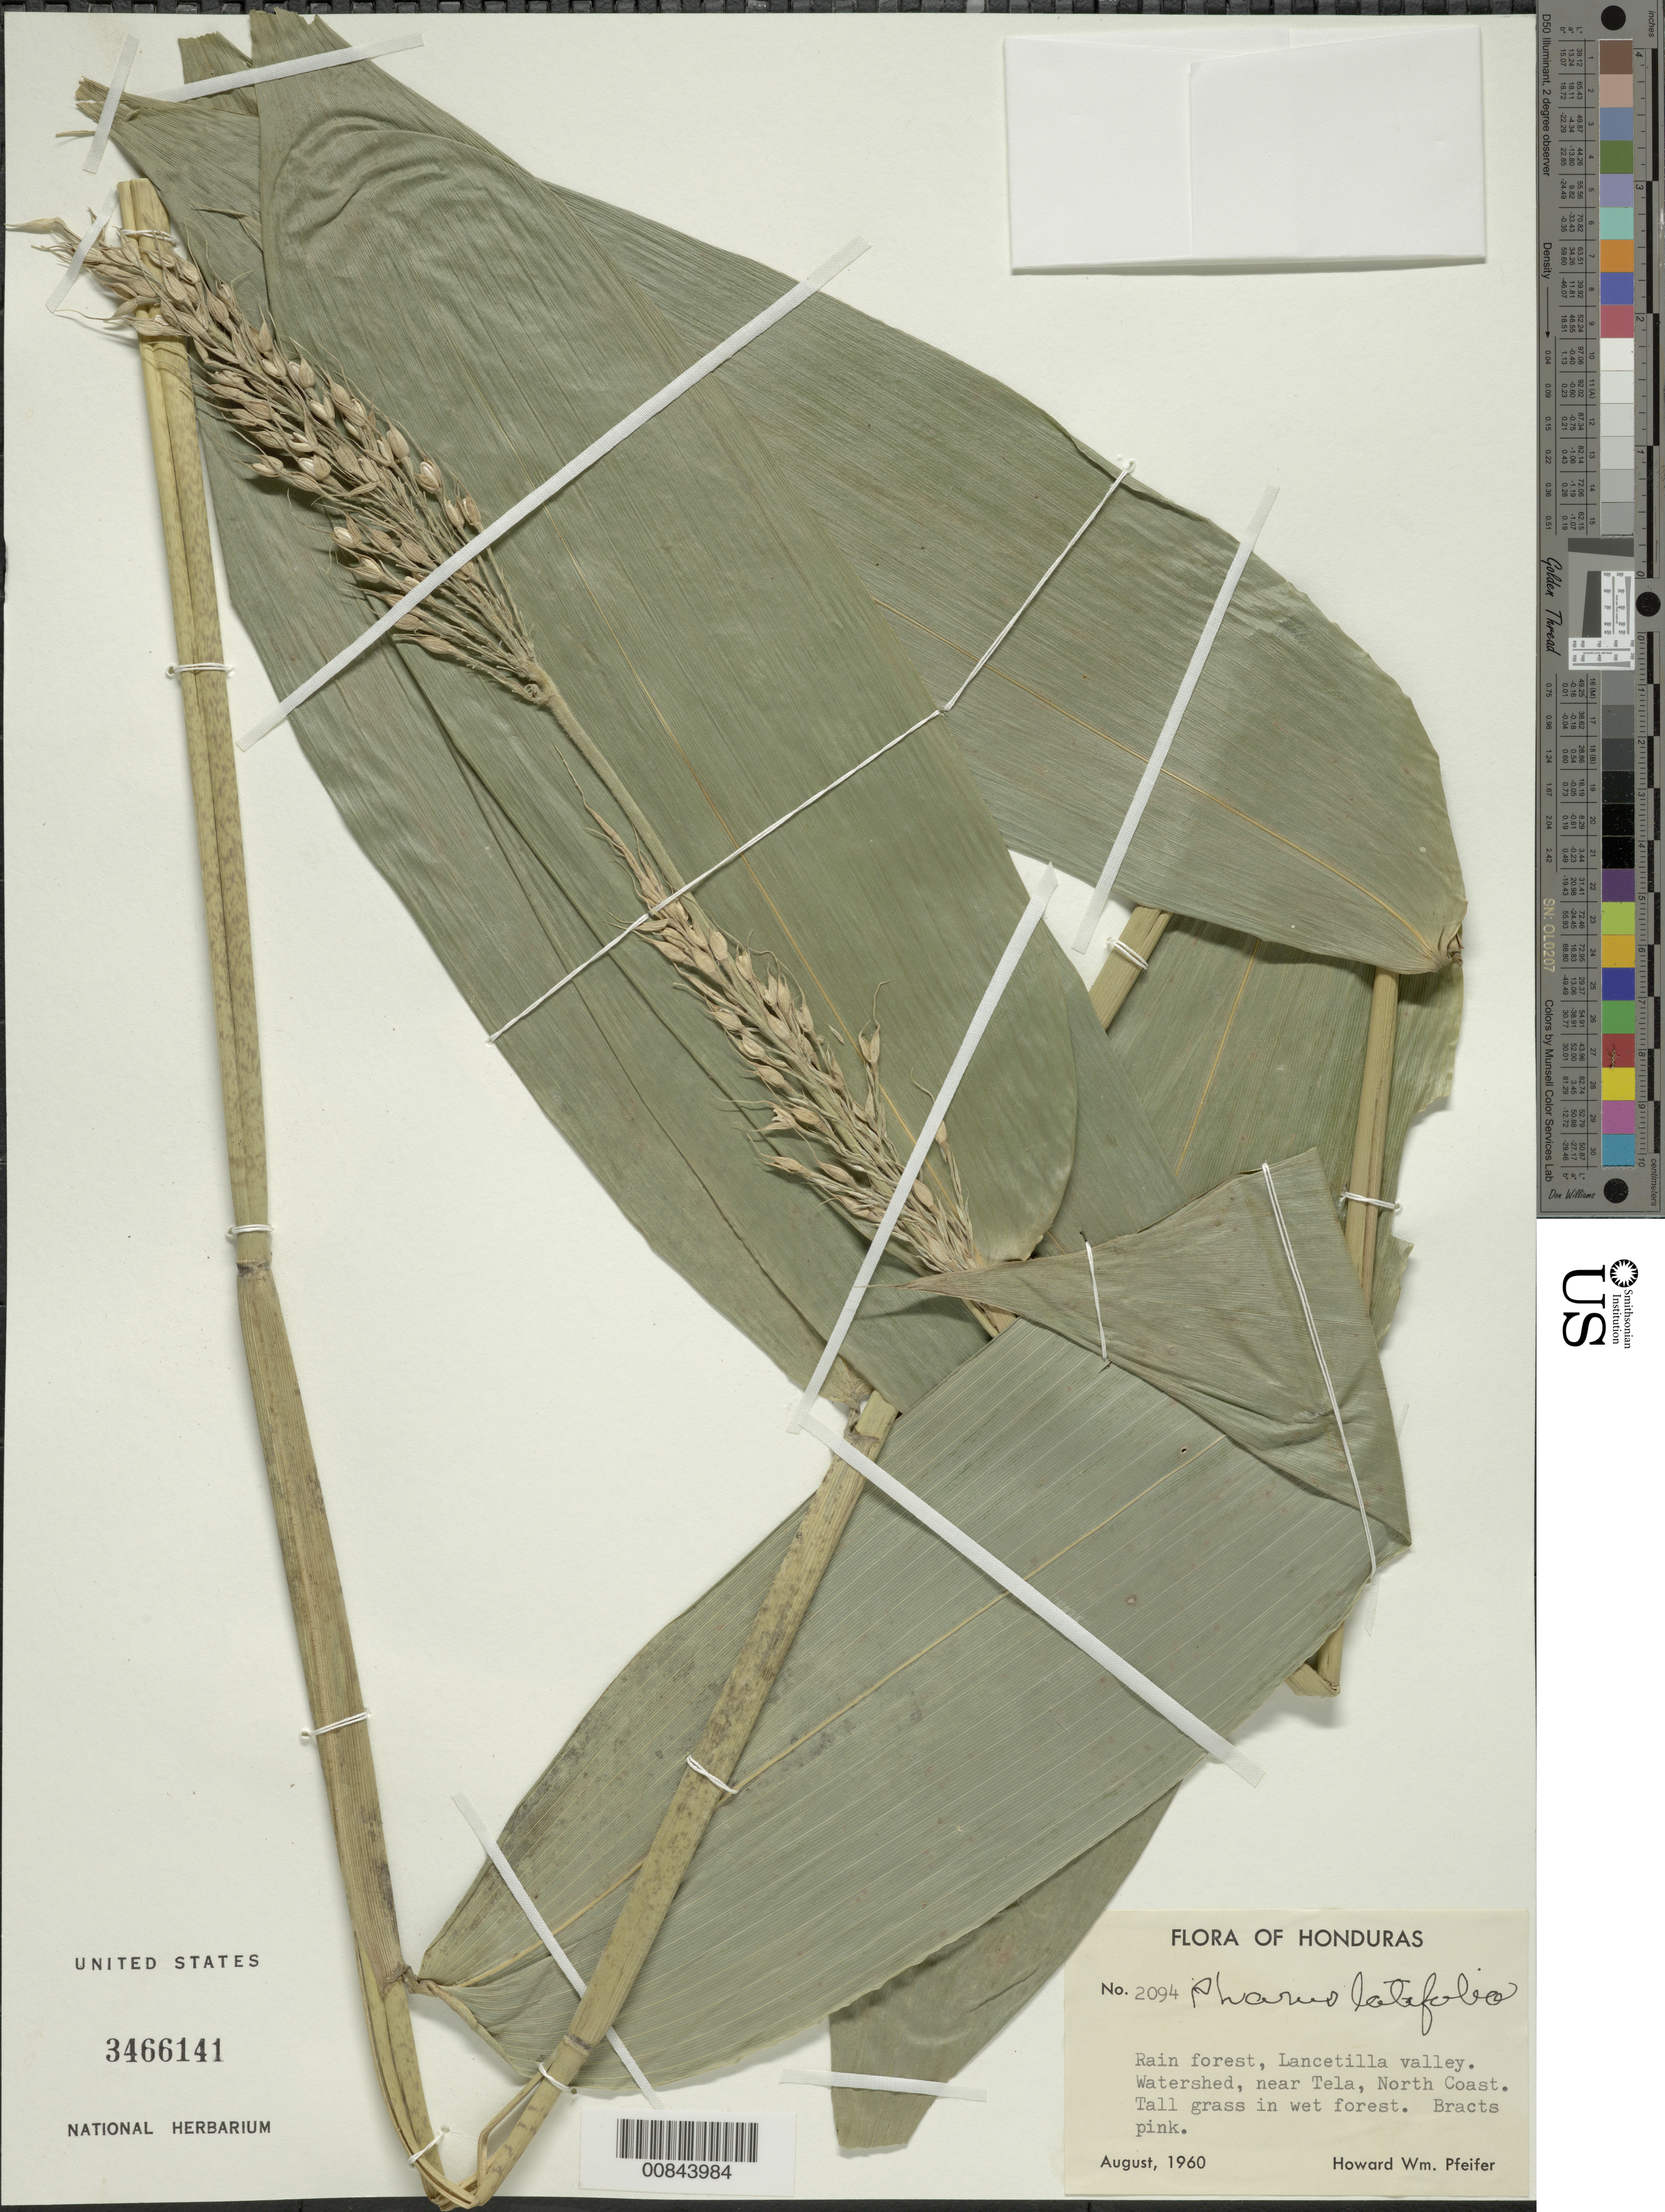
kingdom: Plantae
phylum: Tracheophyta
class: Liliopsida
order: Poales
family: Poaceae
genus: Pharus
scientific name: Pharus latifolius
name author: L.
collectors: H. W. Pfeifer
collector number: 2094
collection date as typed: Aug 1960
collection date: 1960-08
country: Honduras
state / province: Atlántida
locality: Lancetilla Valley, watershed, near Tela, north coast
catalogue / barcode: US 3466141